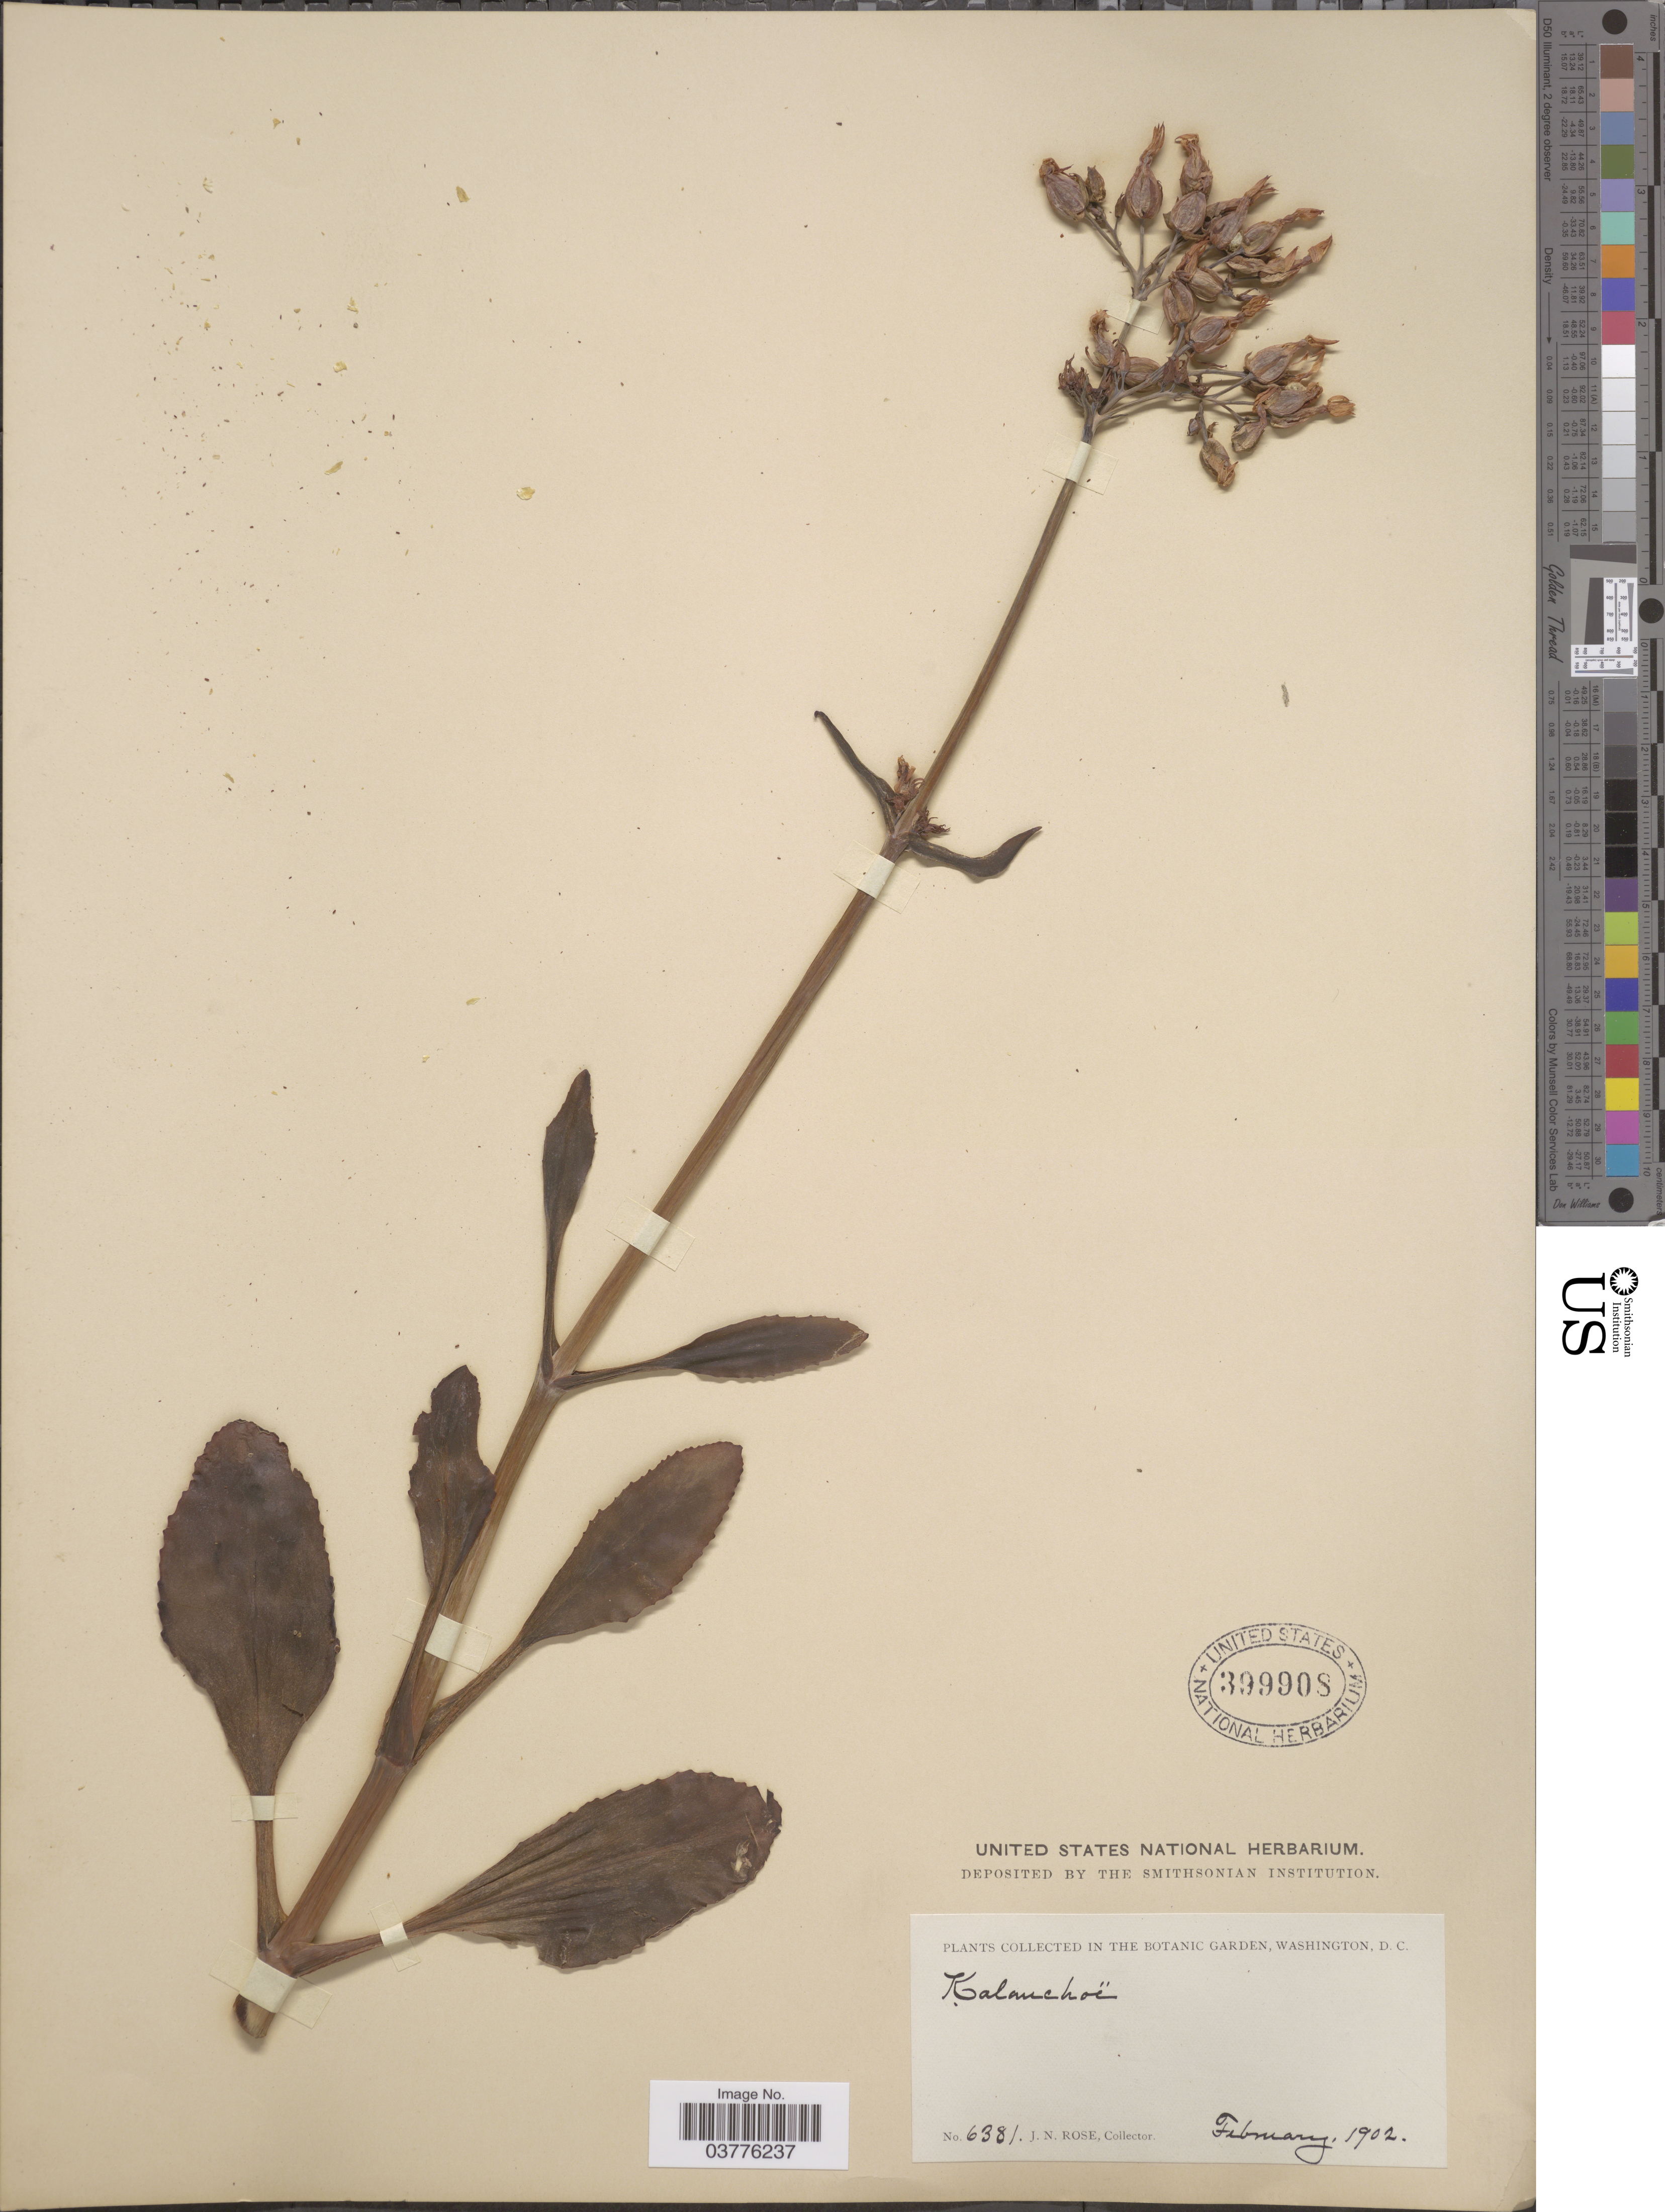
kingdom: Plantae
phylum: Tracheophyta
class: Magnoliopsida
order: Saxifragales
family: Crassulaceae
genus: Kalanchoe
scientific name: Kalanchoe sp.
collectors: J. N. Rose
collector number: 6381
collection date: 1902-02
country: United States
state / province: District of Columbia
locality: The Botanic Garden, Washington, D. C.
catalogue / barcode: US 399908